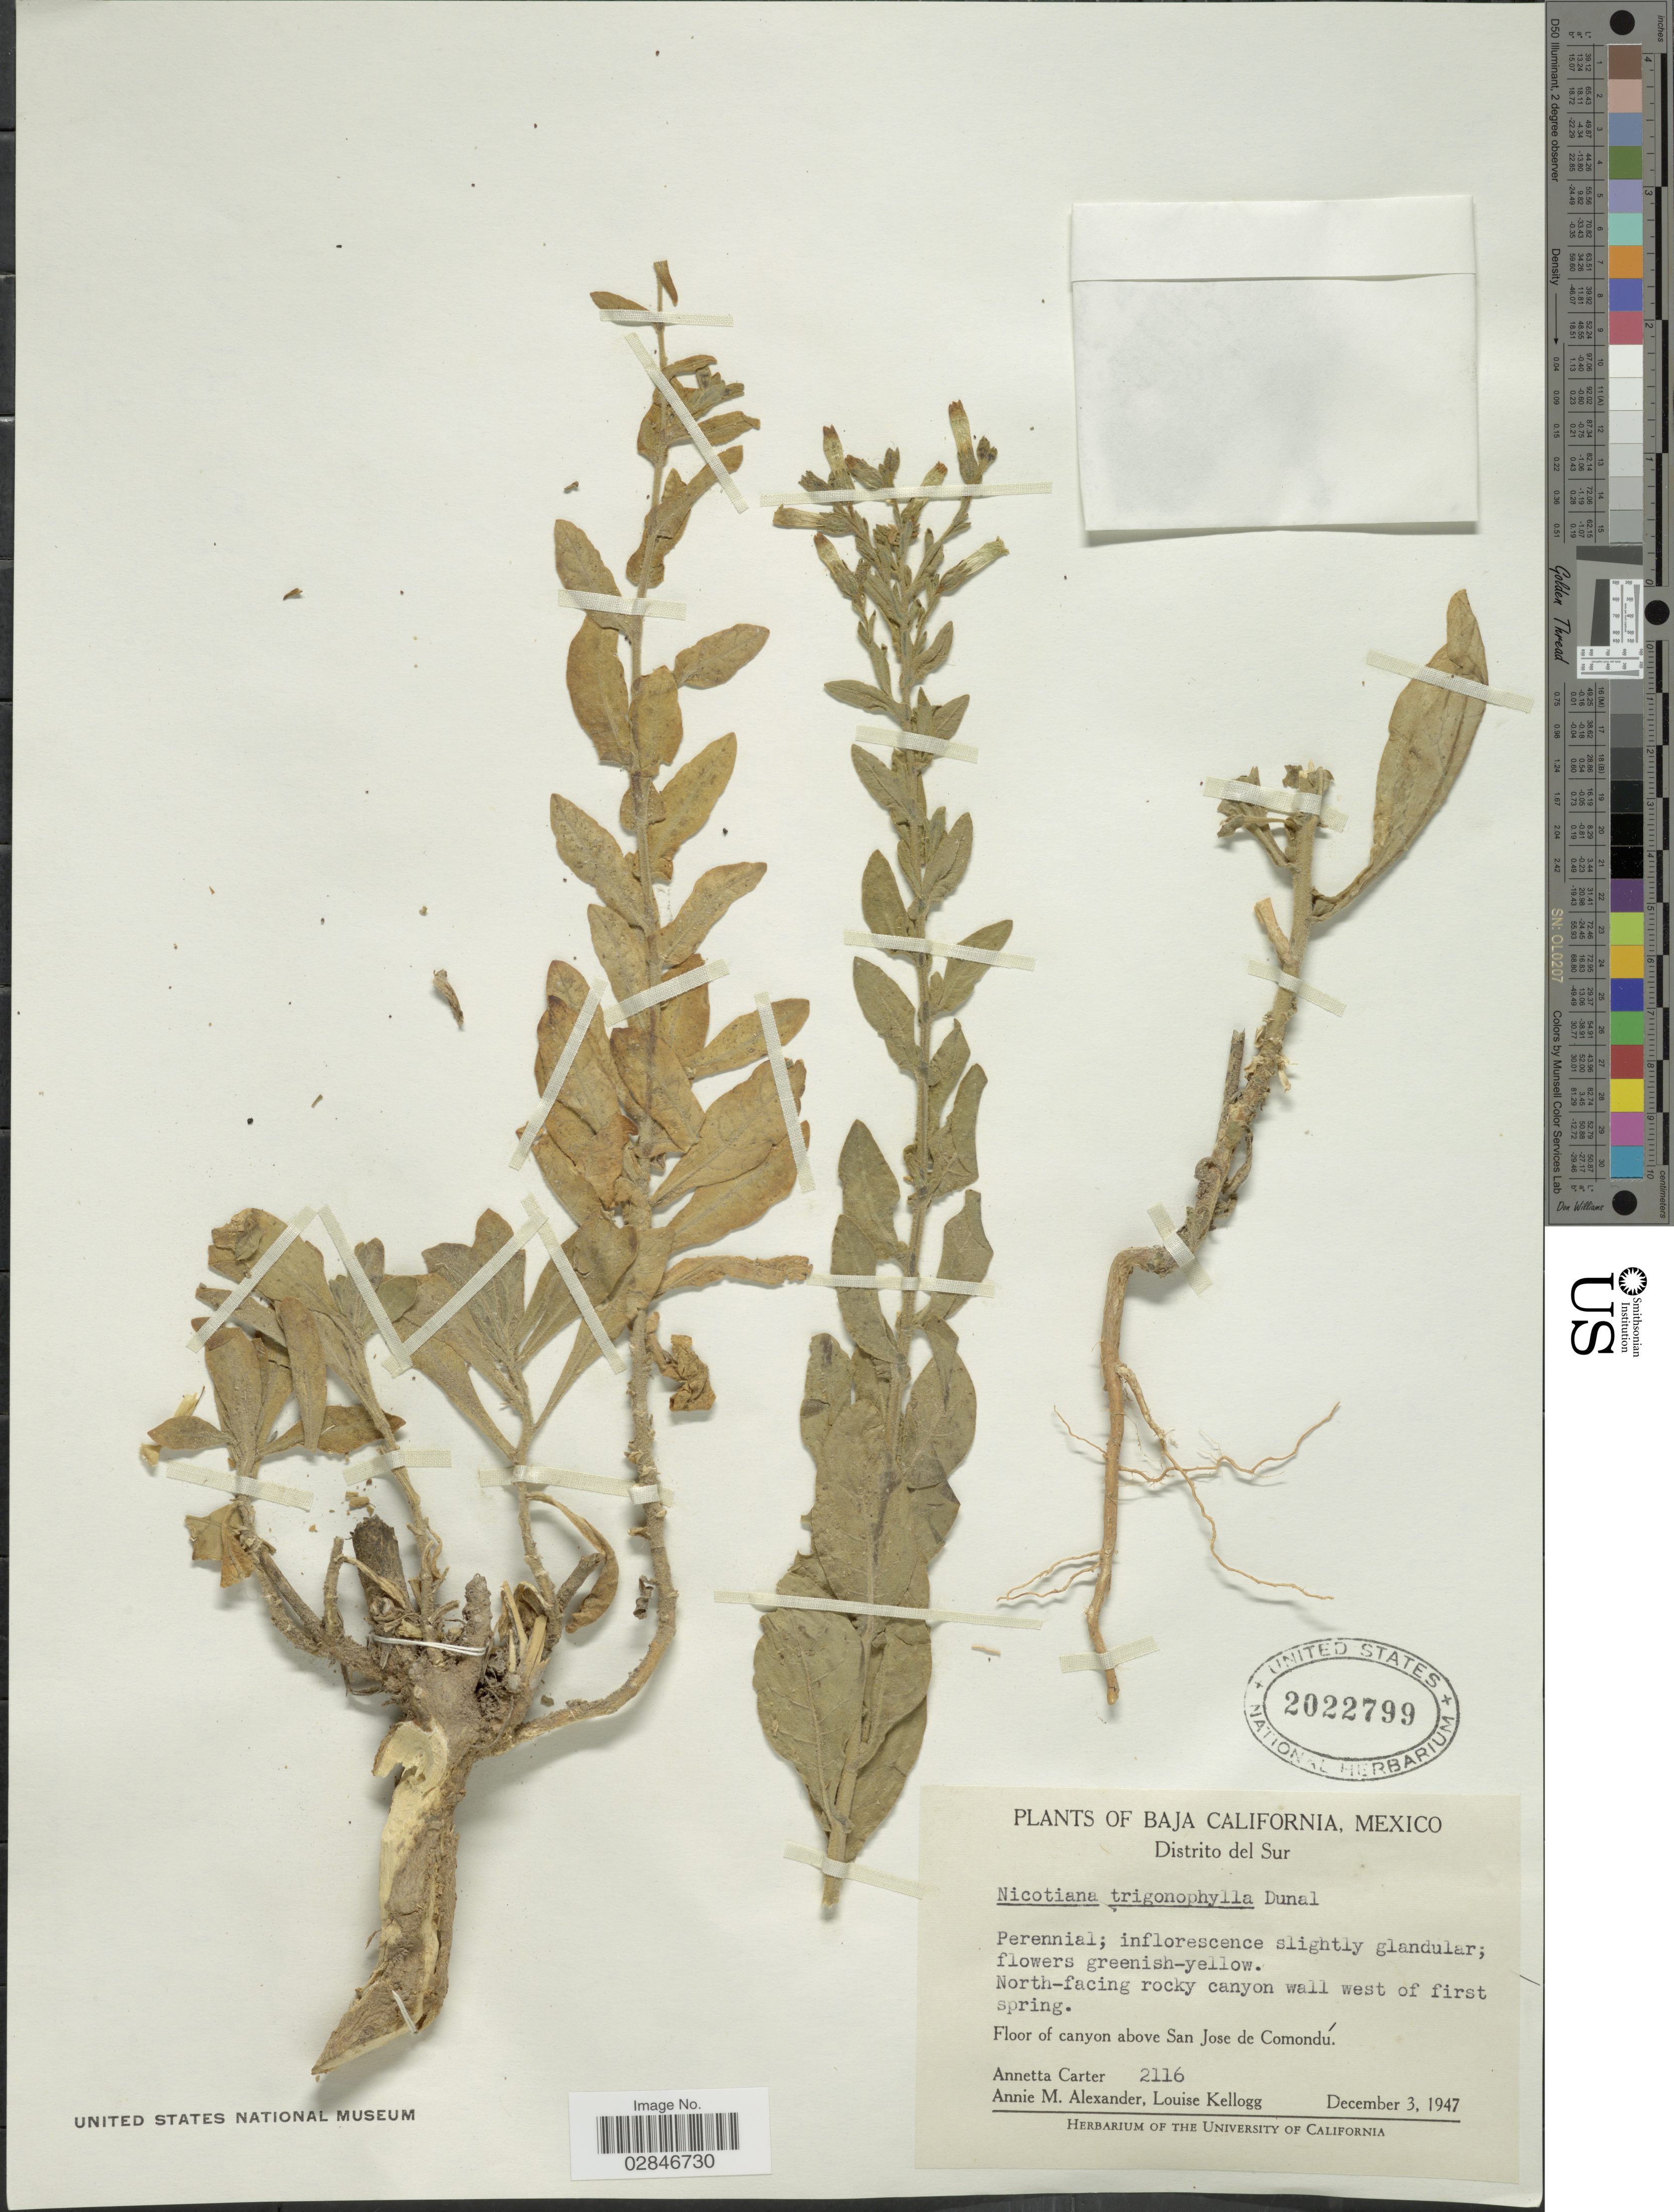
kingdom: Plantae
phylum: Tracheophyta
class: Magnoliopsida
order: Solanales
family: Solanaceae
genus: Nicotiana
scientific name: Nicotiana trigonophylla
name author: Dunal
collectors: A. Carter, A. M. Alexander & L. Kellogg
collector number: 2116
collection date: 1947-12-03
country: Mexico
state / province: Baja California Sur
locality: Distrito del Sur, Floor of canyon above San José de Comondú.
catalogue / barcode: US 2022799